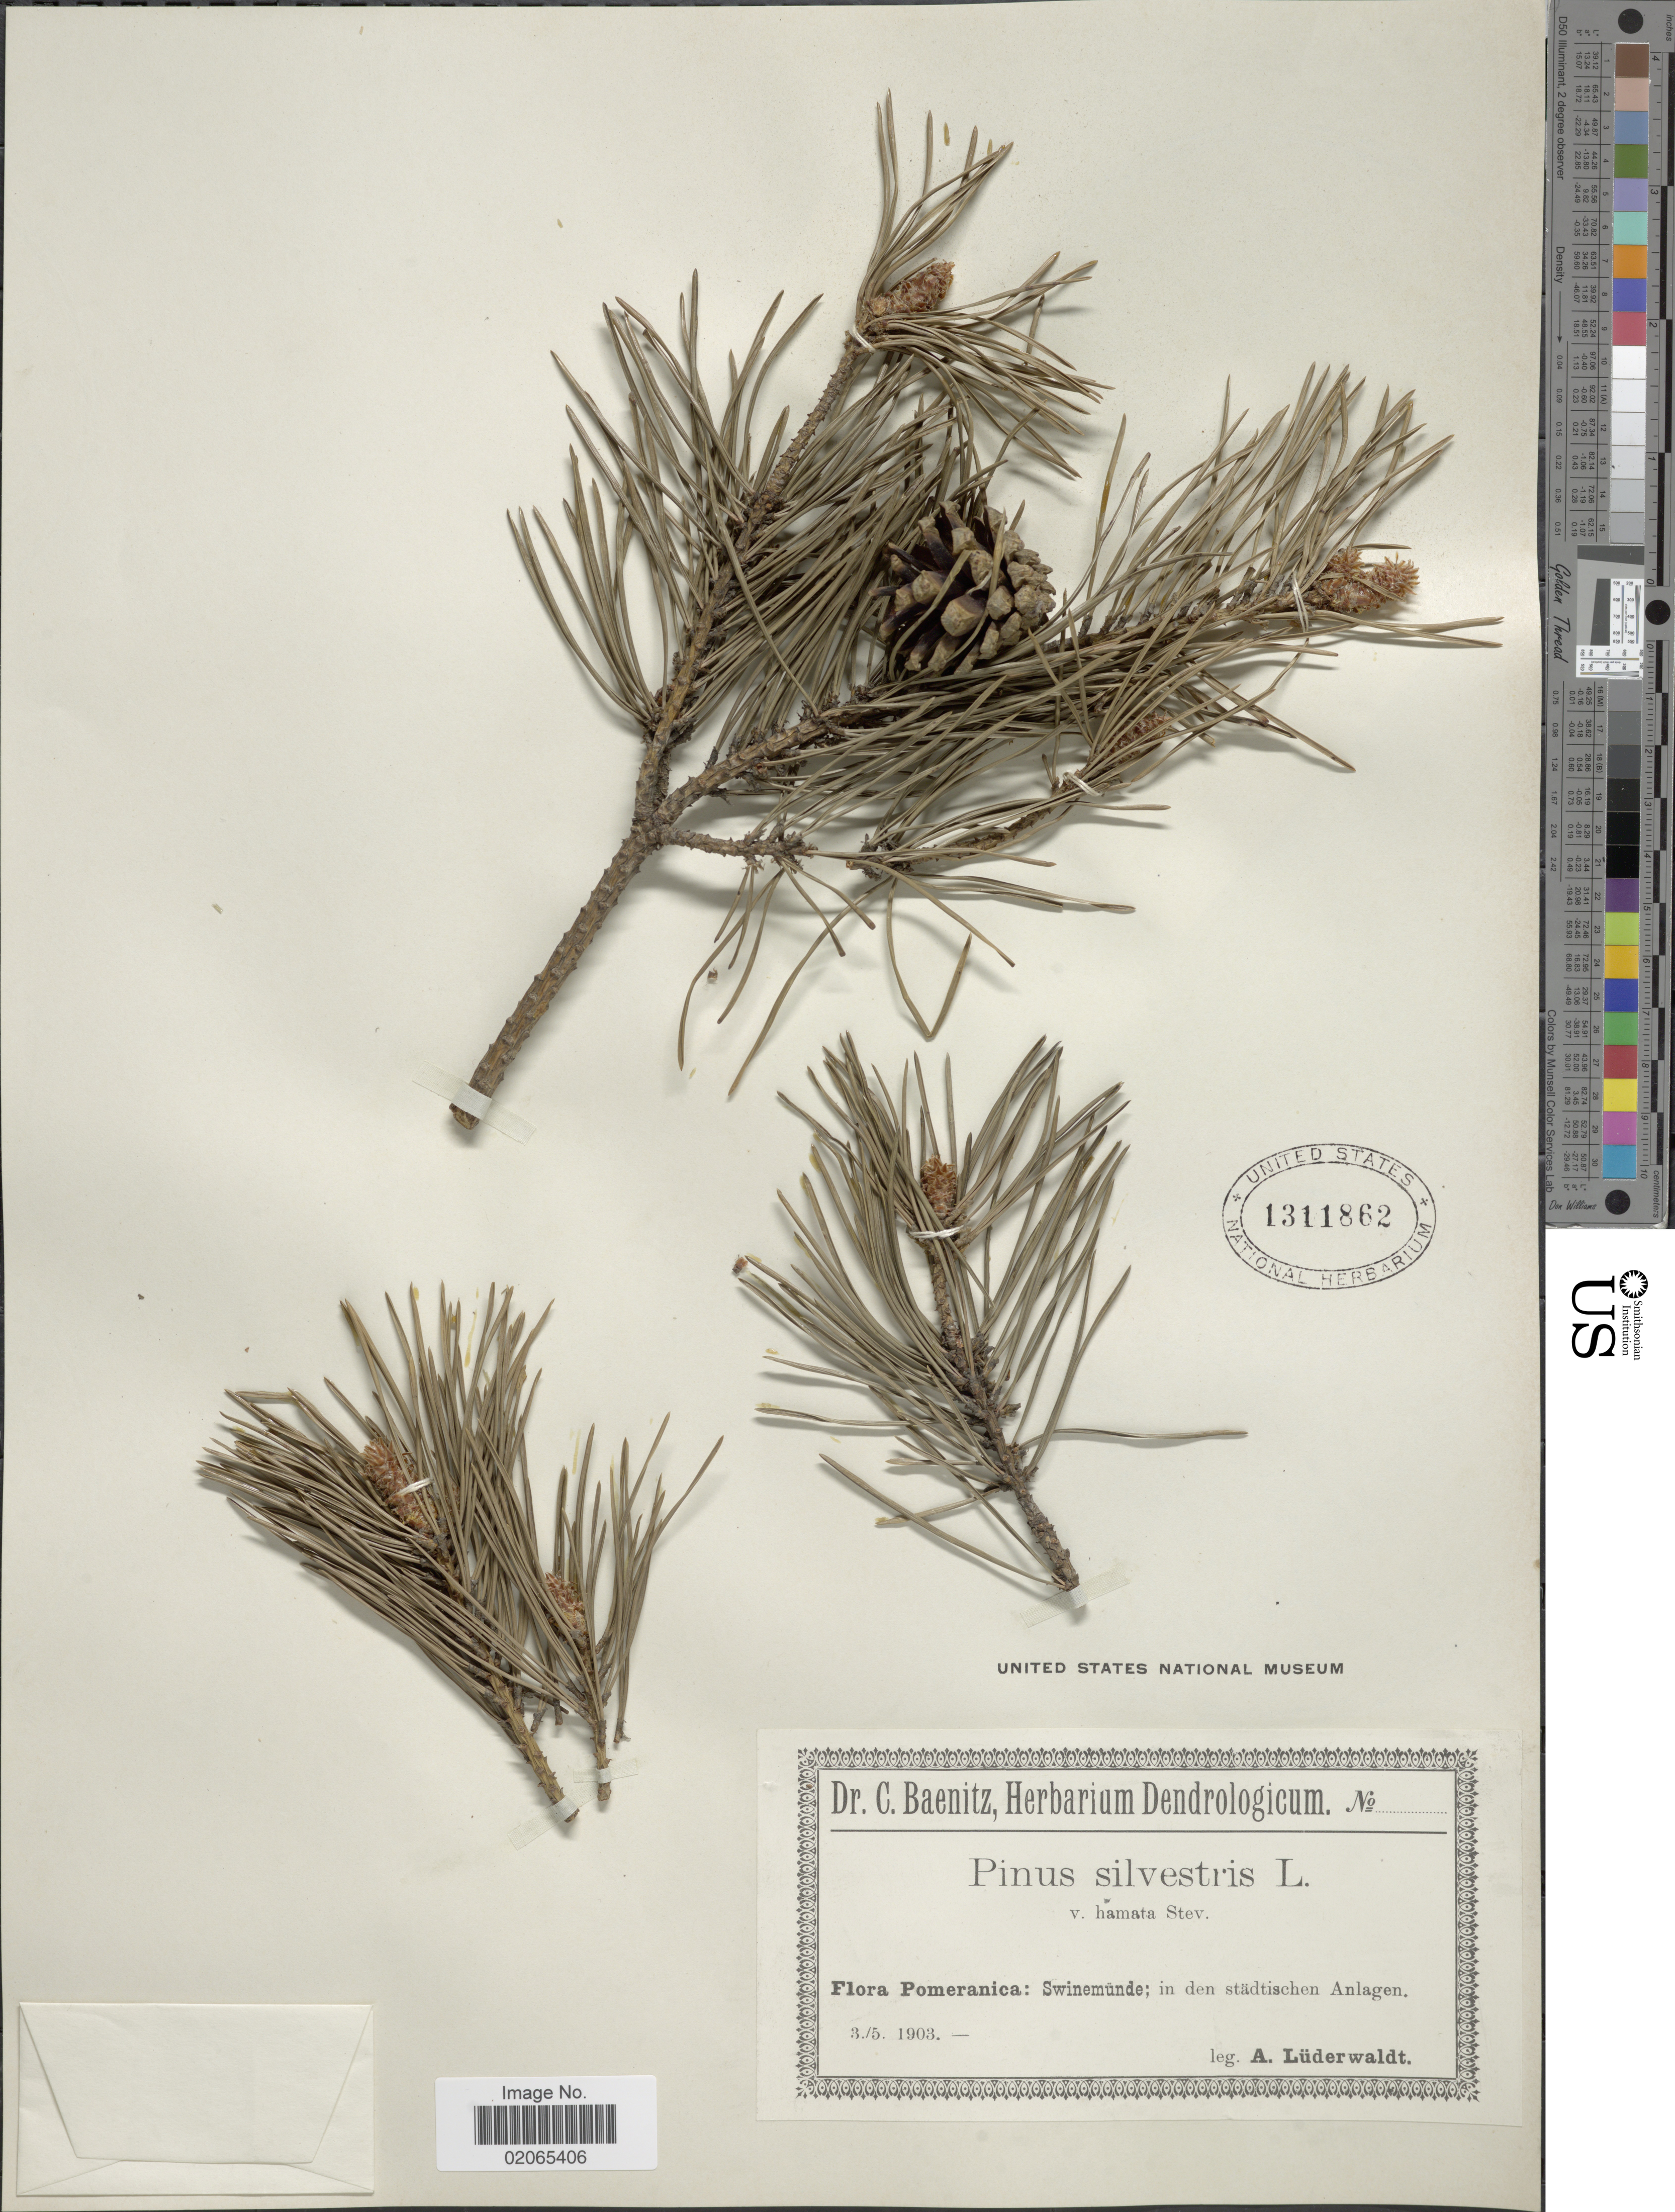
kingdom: Plantae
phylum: Tracheophyta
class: Pinopsida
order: Pinales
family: Pinaceae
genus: Pinus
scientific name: Pinus sylvestris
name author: L.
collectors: A. Lüderwaldt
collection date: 1903-05-03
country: Poland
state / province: Zachodniopomorskie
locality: Pomeranica: Swinemünde: in den städtischen Anlagen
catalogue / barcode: US 1311862